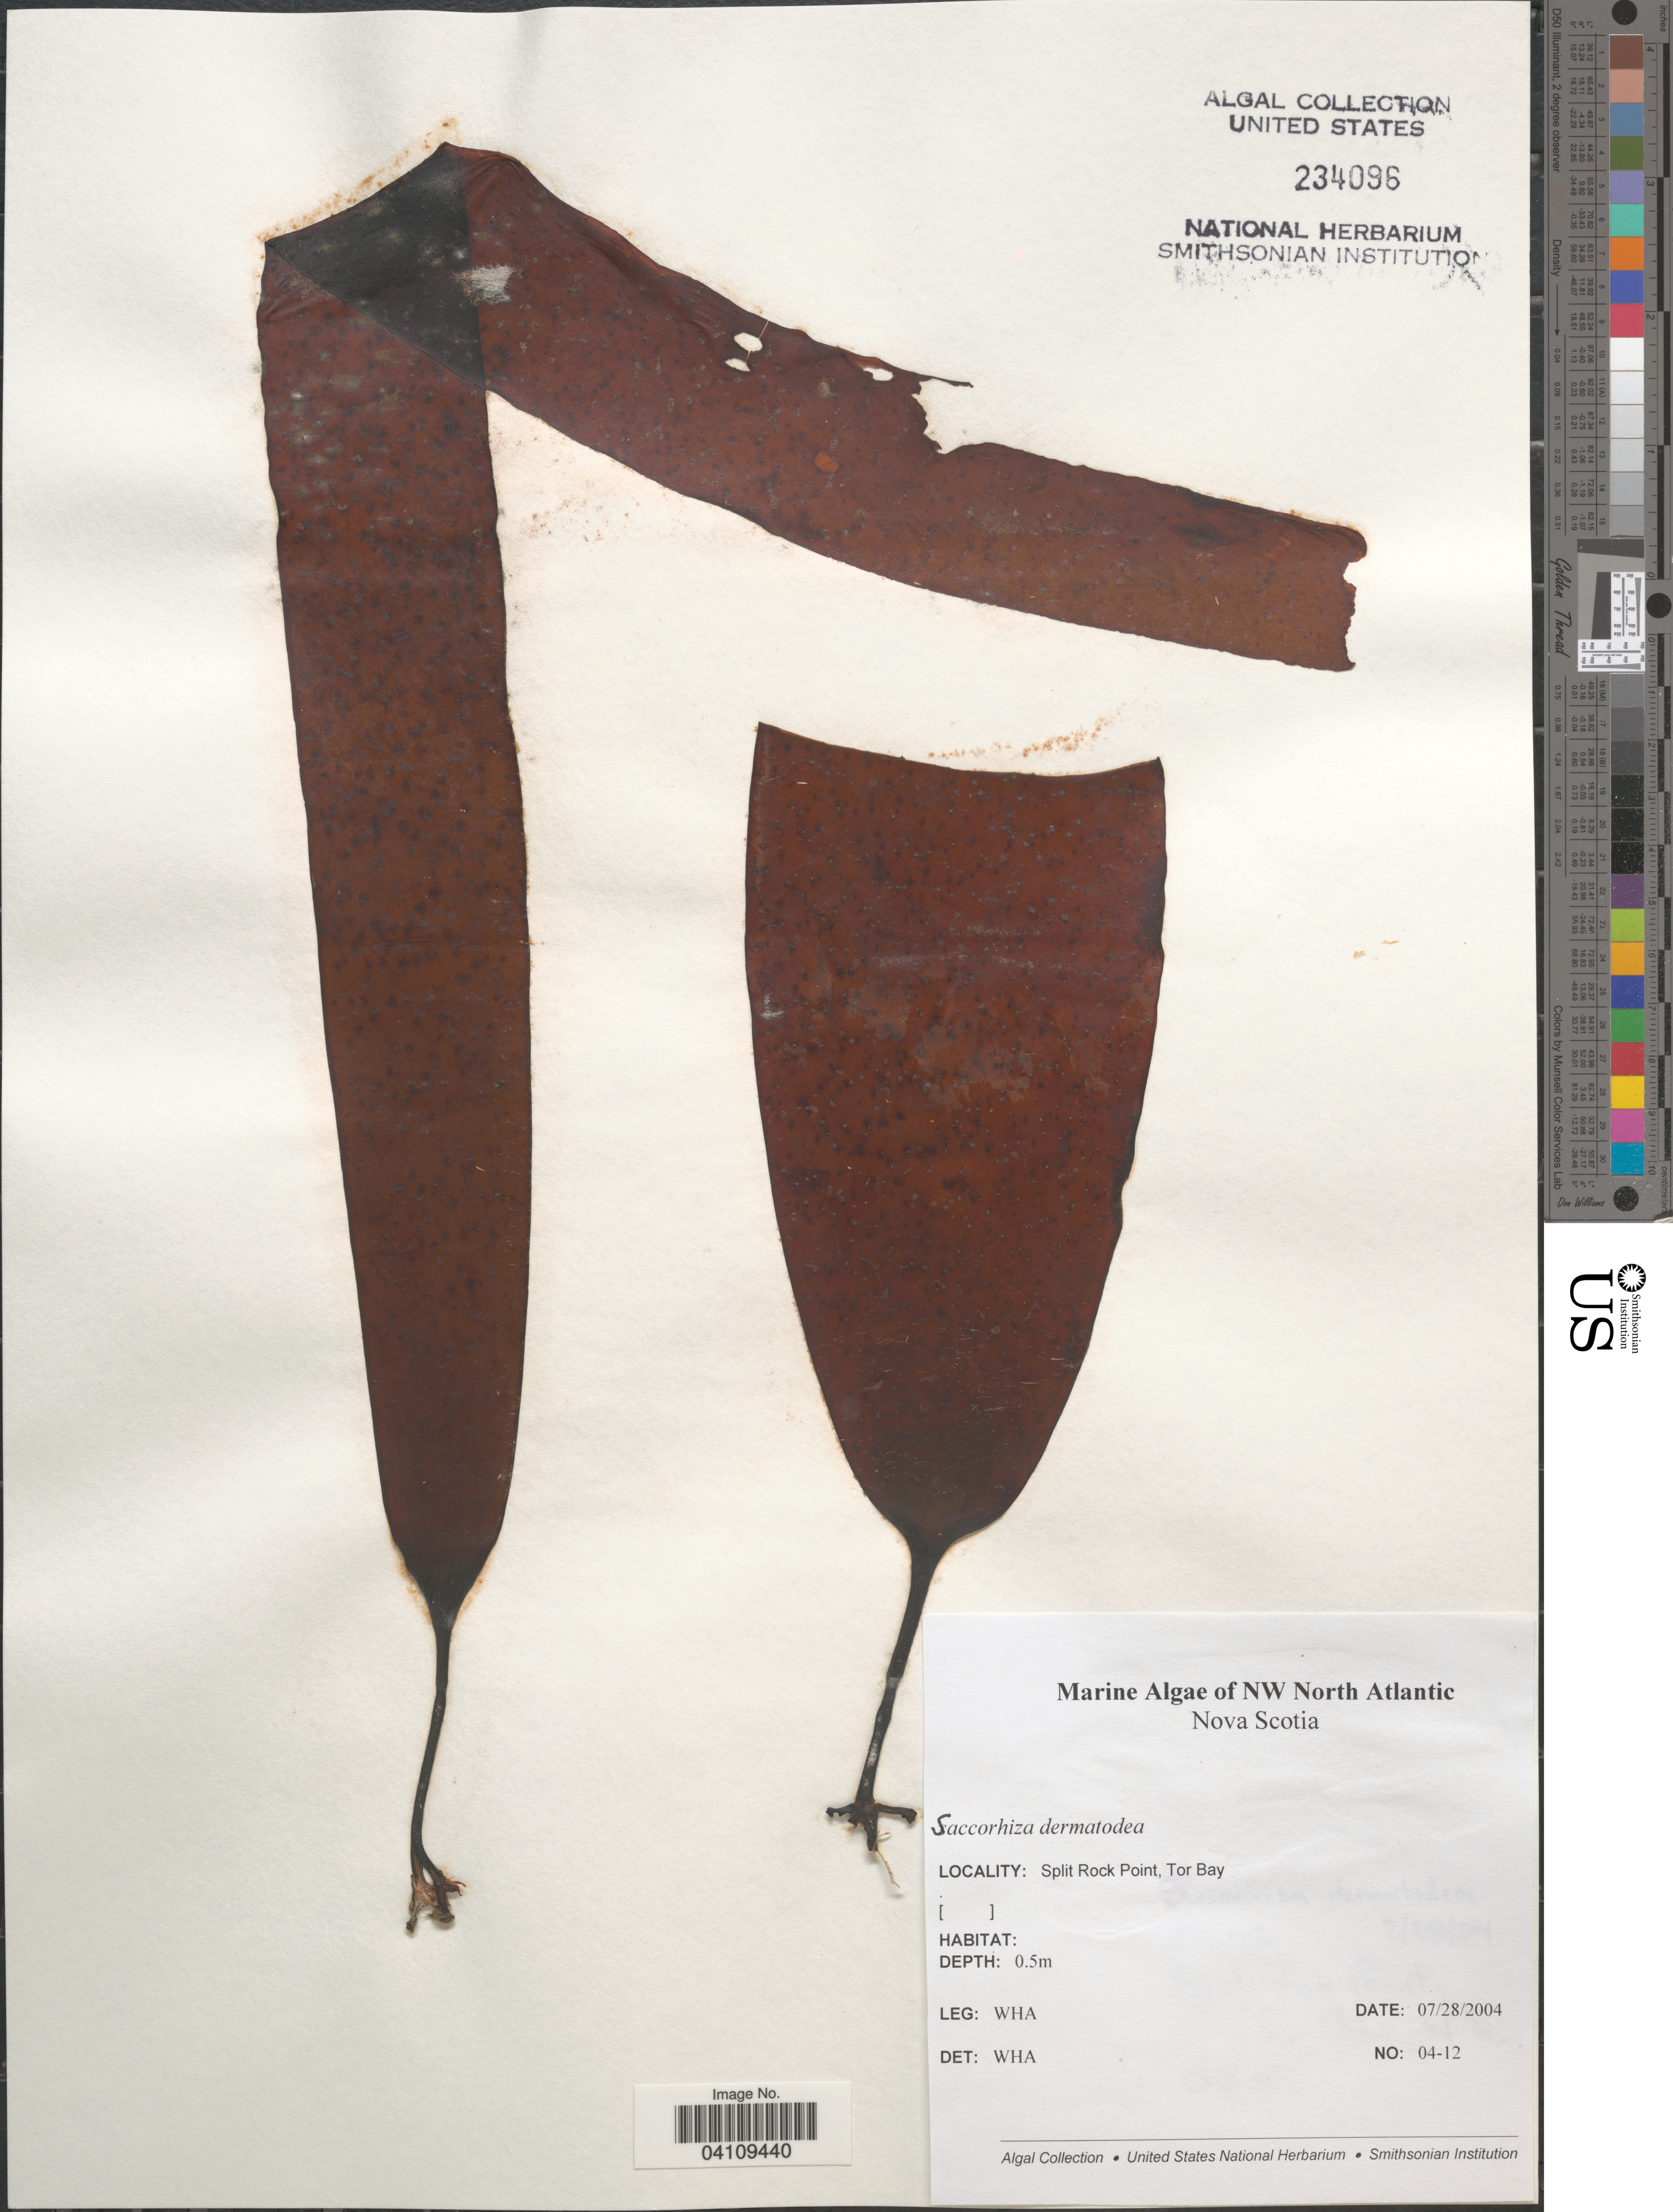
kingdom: Chromista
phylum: Foraminifera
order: Astrorhizida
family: Hyperamminidae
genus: Saccorhiza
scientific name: Saccorhiza dermatodea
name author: (Bach. Pyl.) J. Agardh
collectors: W. H. Adey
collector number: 04-12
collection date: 2004-07-28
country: Canada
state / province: Nova Scotia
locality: NW North Atlantic. Spill Rock Point, Tor Bay.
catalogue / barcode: US 234096